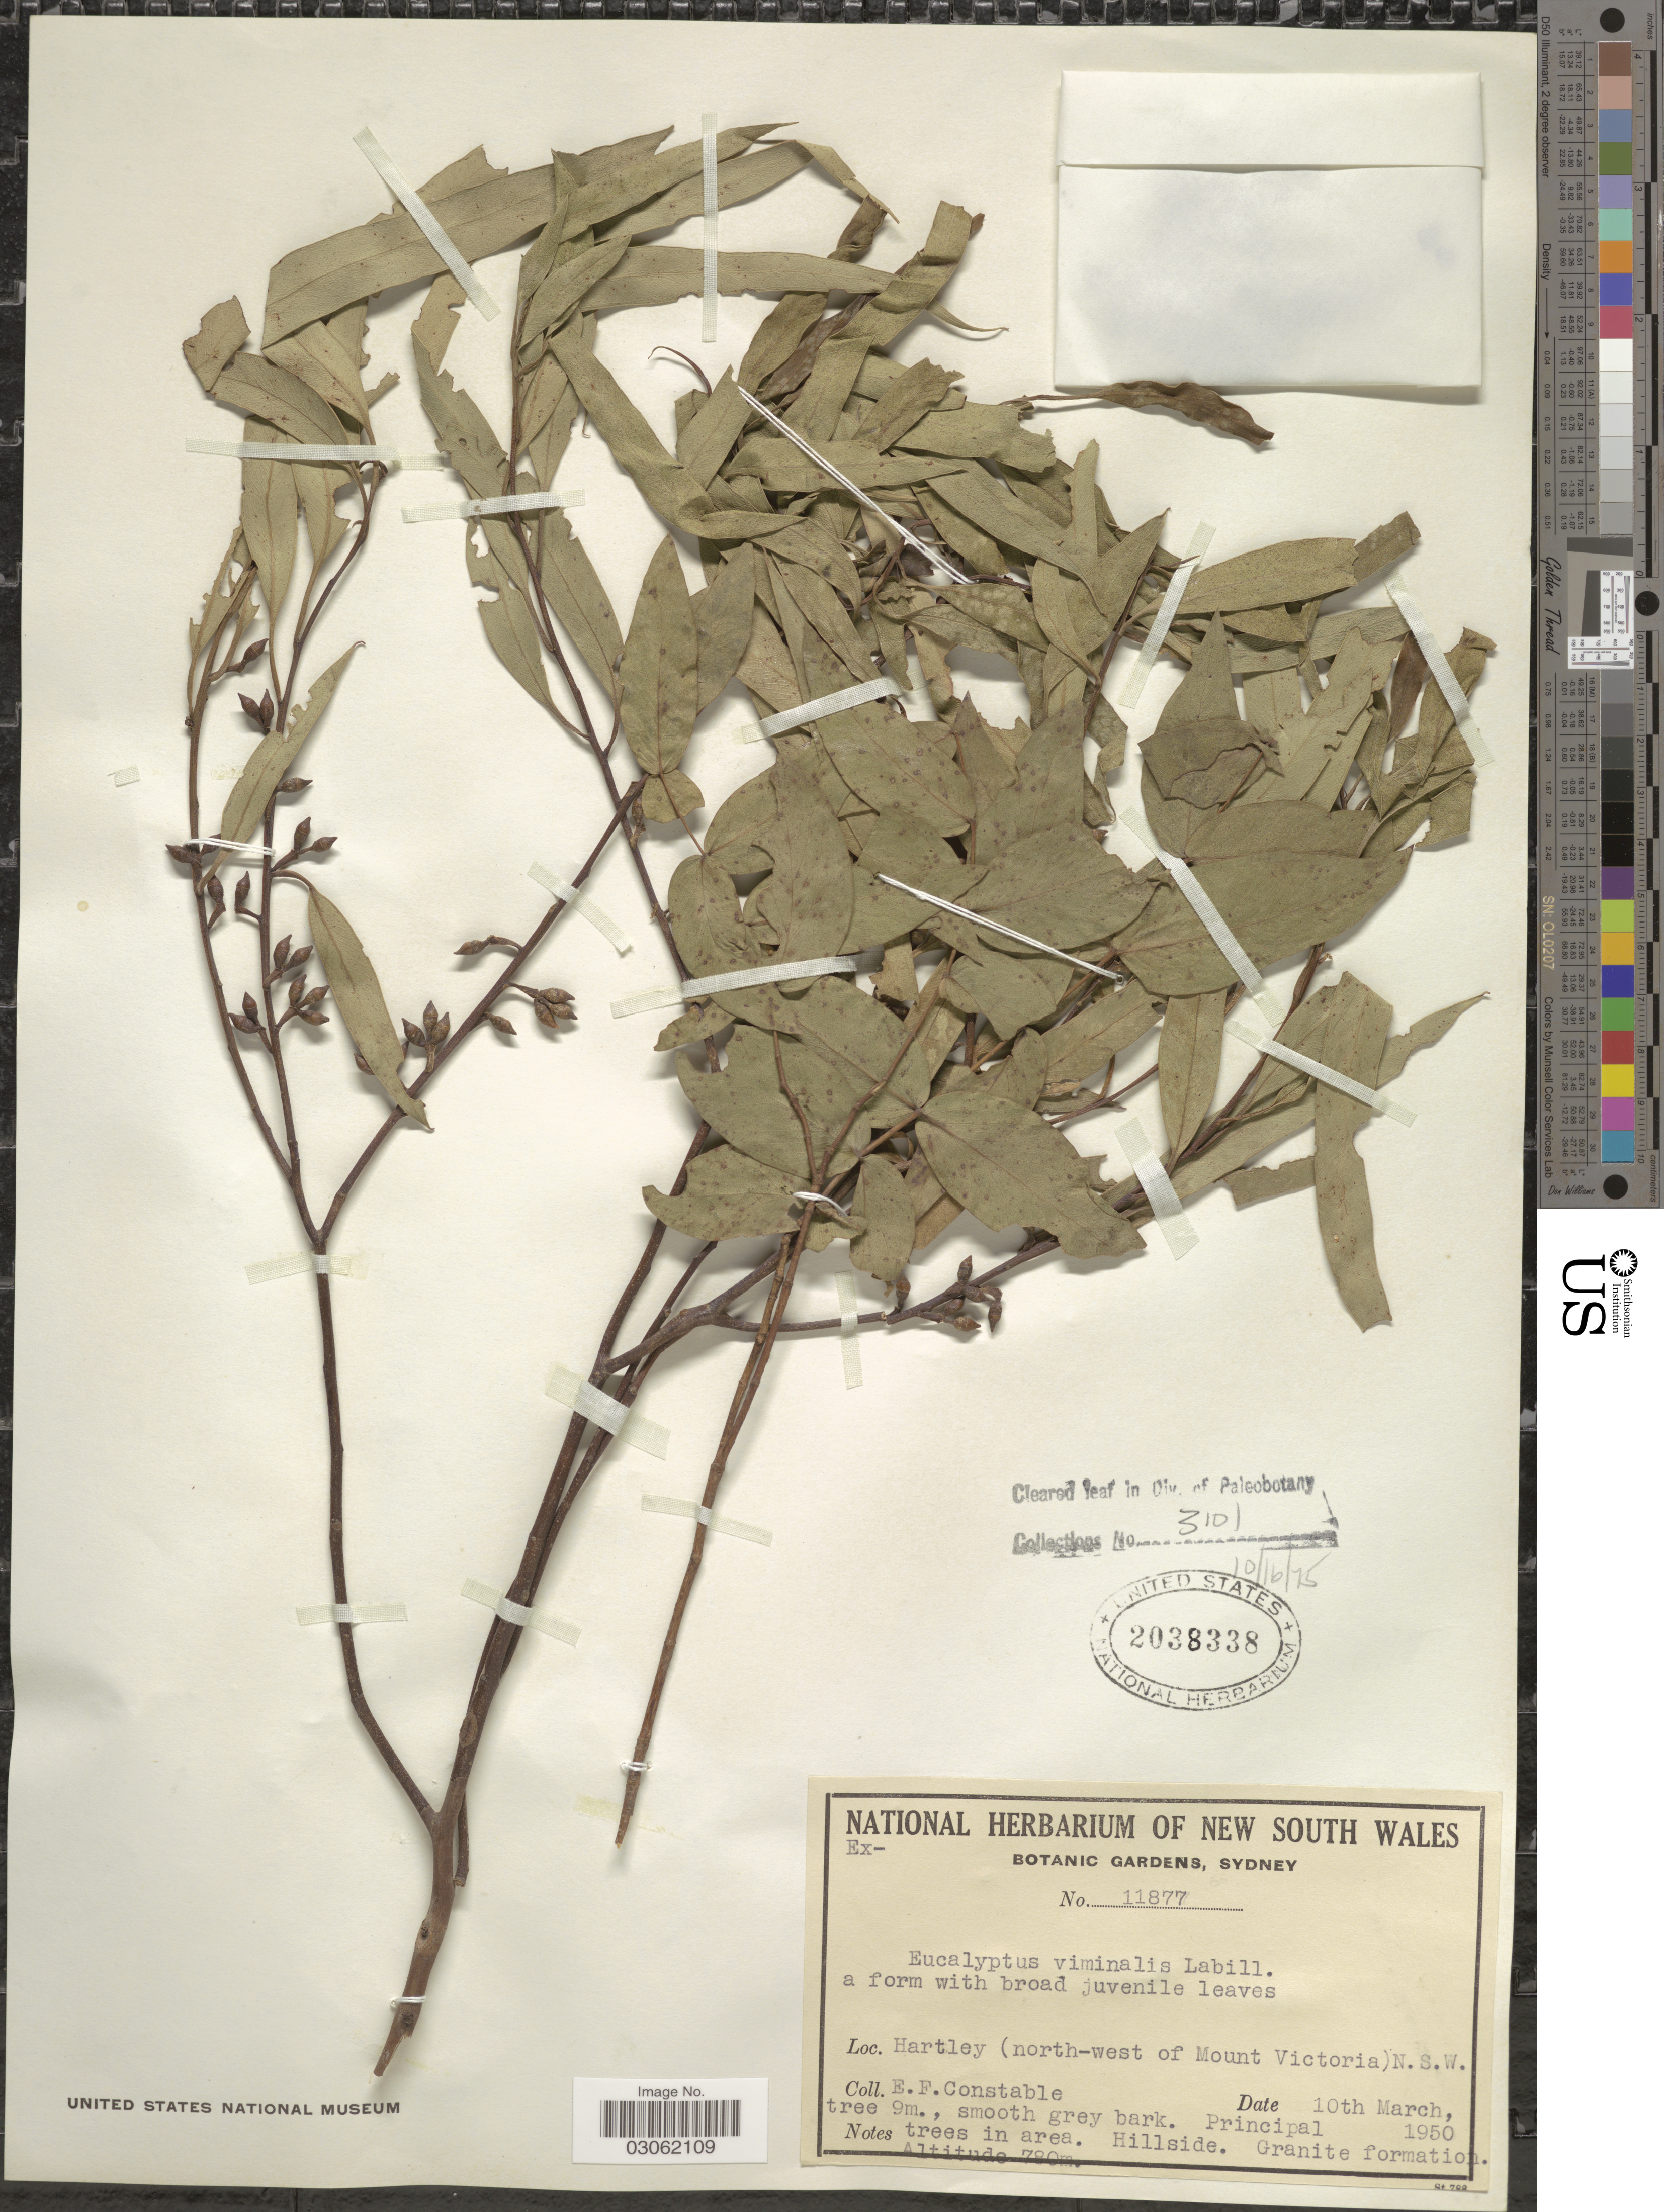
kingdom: Plantae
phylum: Tracheophyta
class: Magnoliopsida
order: Myrtales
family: Myrtaceae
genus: Eucalyptus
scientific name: Eucalyptus viminalis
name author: Labill.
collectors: E. F. Constable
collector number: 11877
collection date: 1950-03-10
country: Australia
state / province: New South Wales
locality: Hartley (north-west of Mount Victoria) N. S. W.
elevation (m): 780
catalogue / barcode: US 2038338